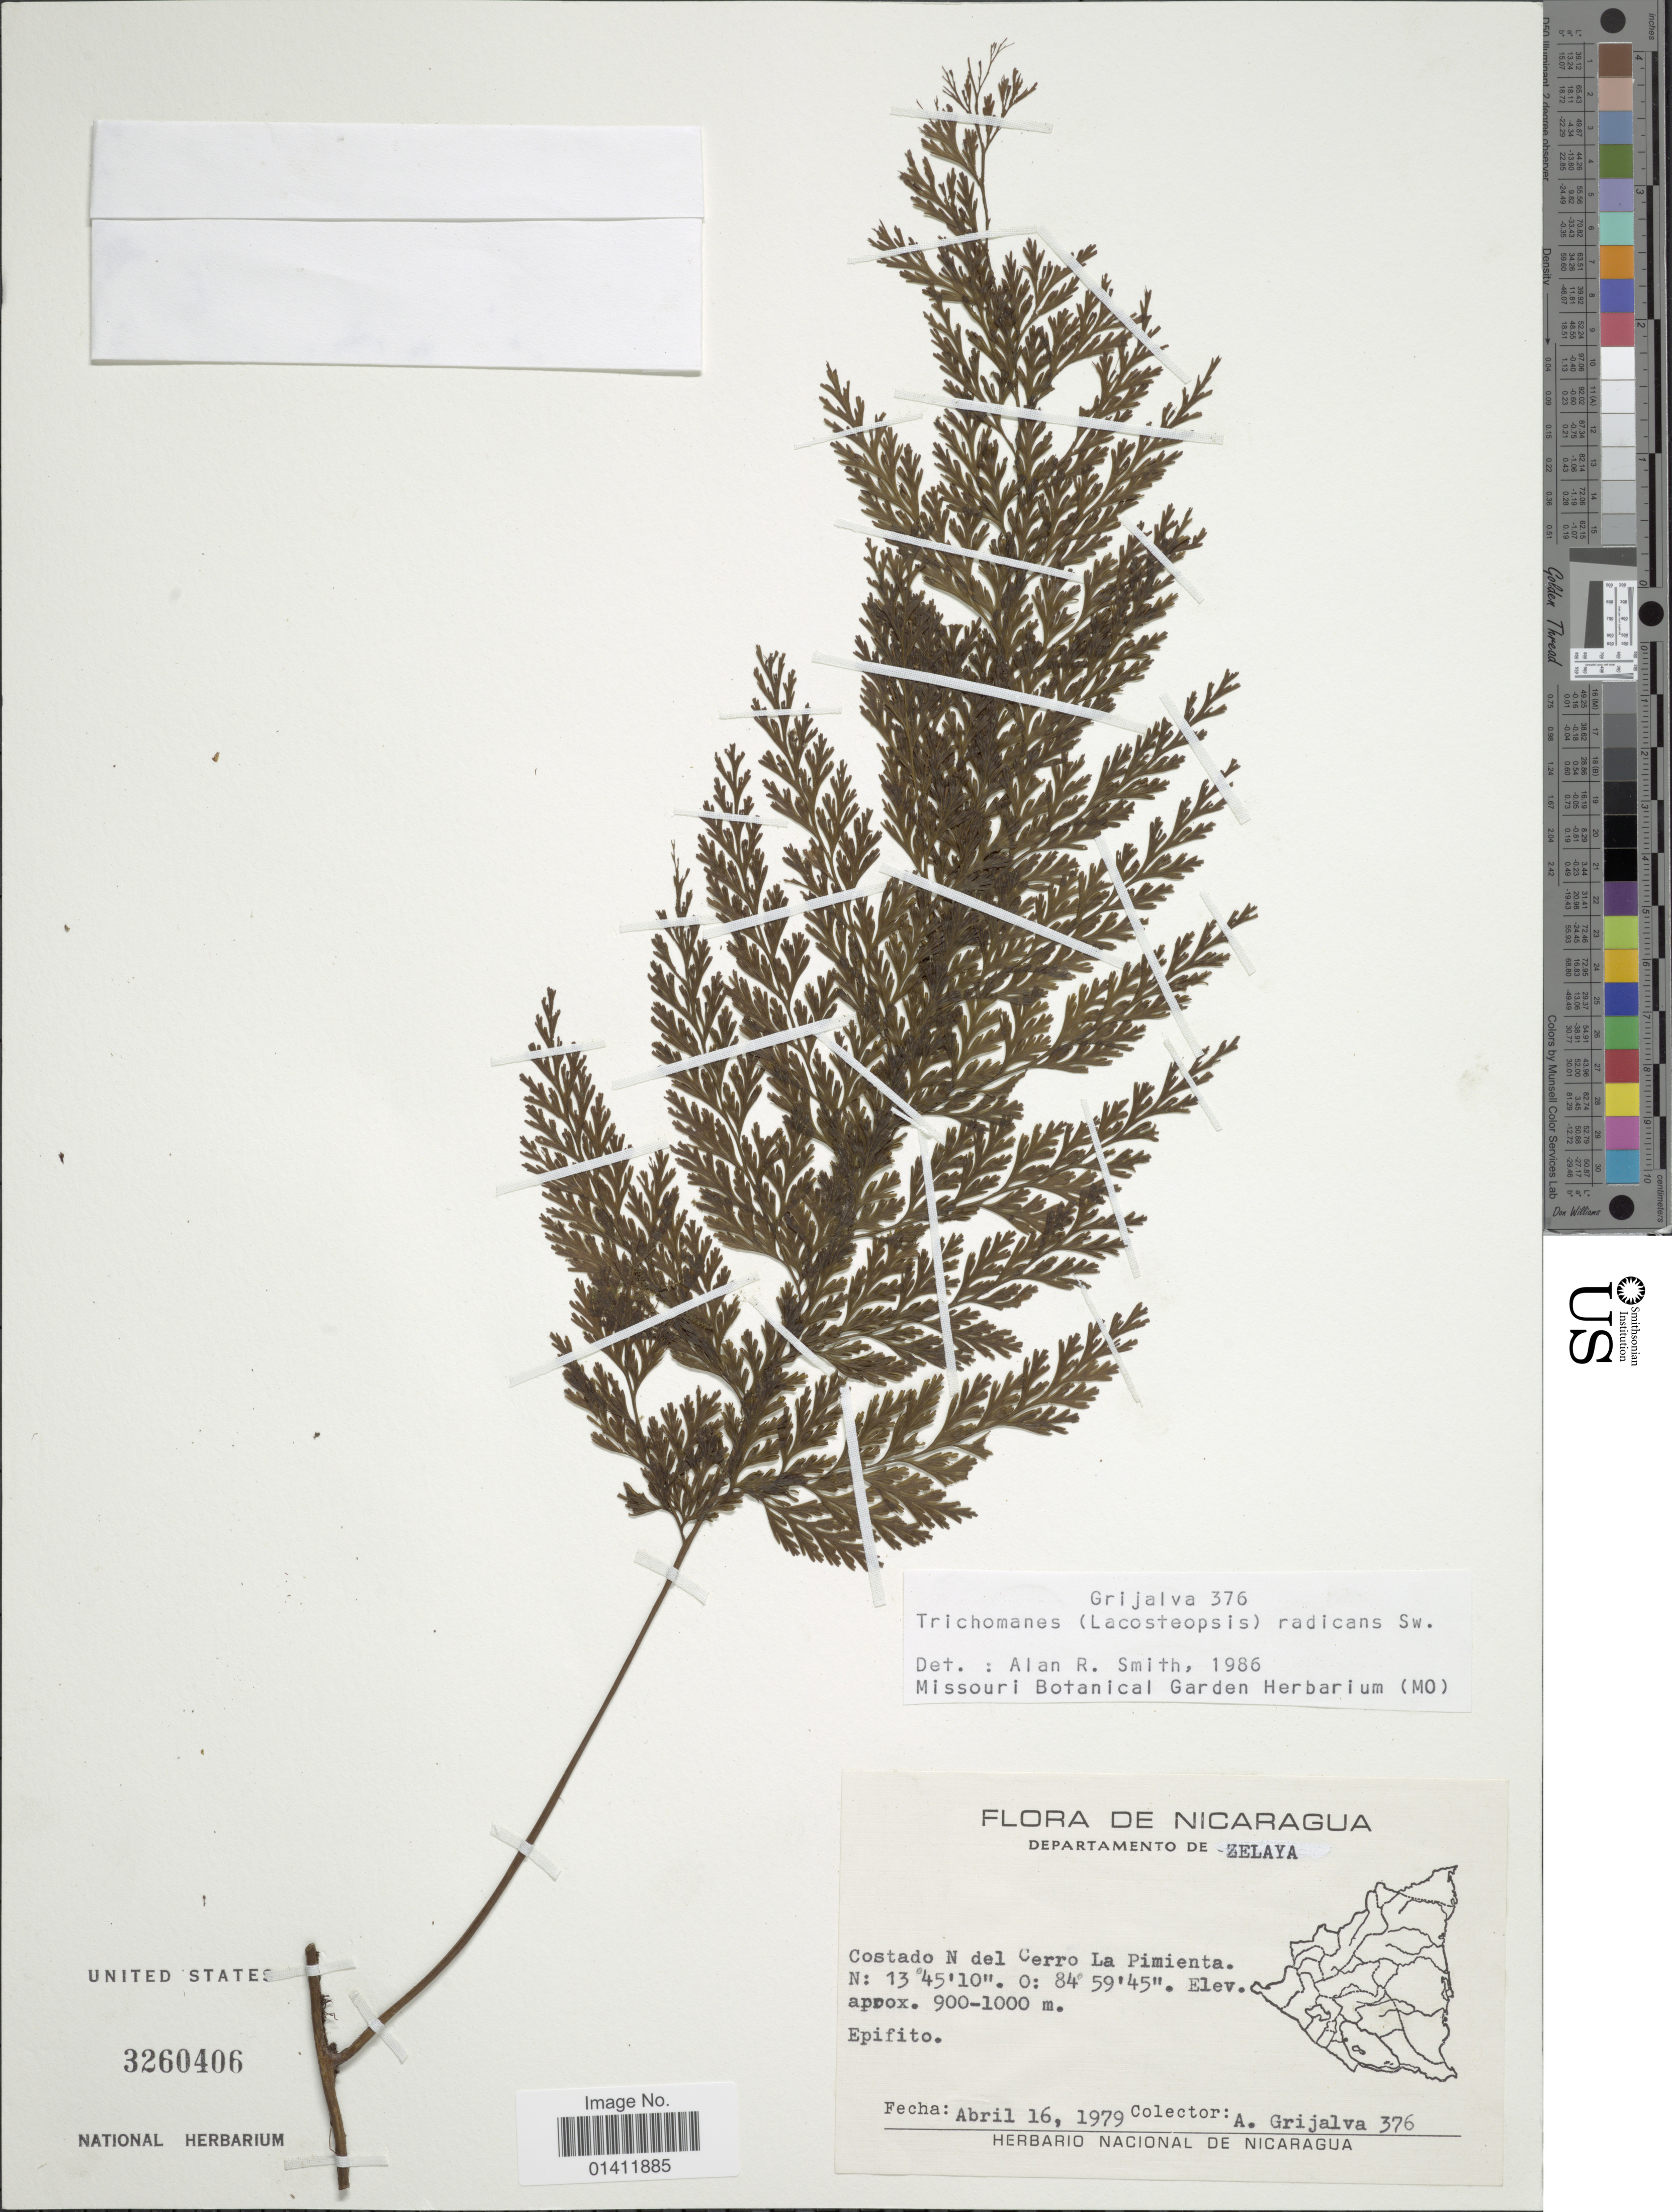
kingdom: Plantae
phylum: Tracheophyta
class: Polypodiopsida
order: Hymenophyllales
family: Hymenophyllaceae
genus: Vandenboschia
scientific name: Vandenboschia radicans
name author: (Sw.) Copel.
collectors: A. Grijalva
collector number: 376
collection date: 1979-04-16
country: Nicaragua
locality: Departamento de Zelaya. Costado N del Cerro La Pimiente.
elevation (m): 900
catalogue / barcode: US 3260406